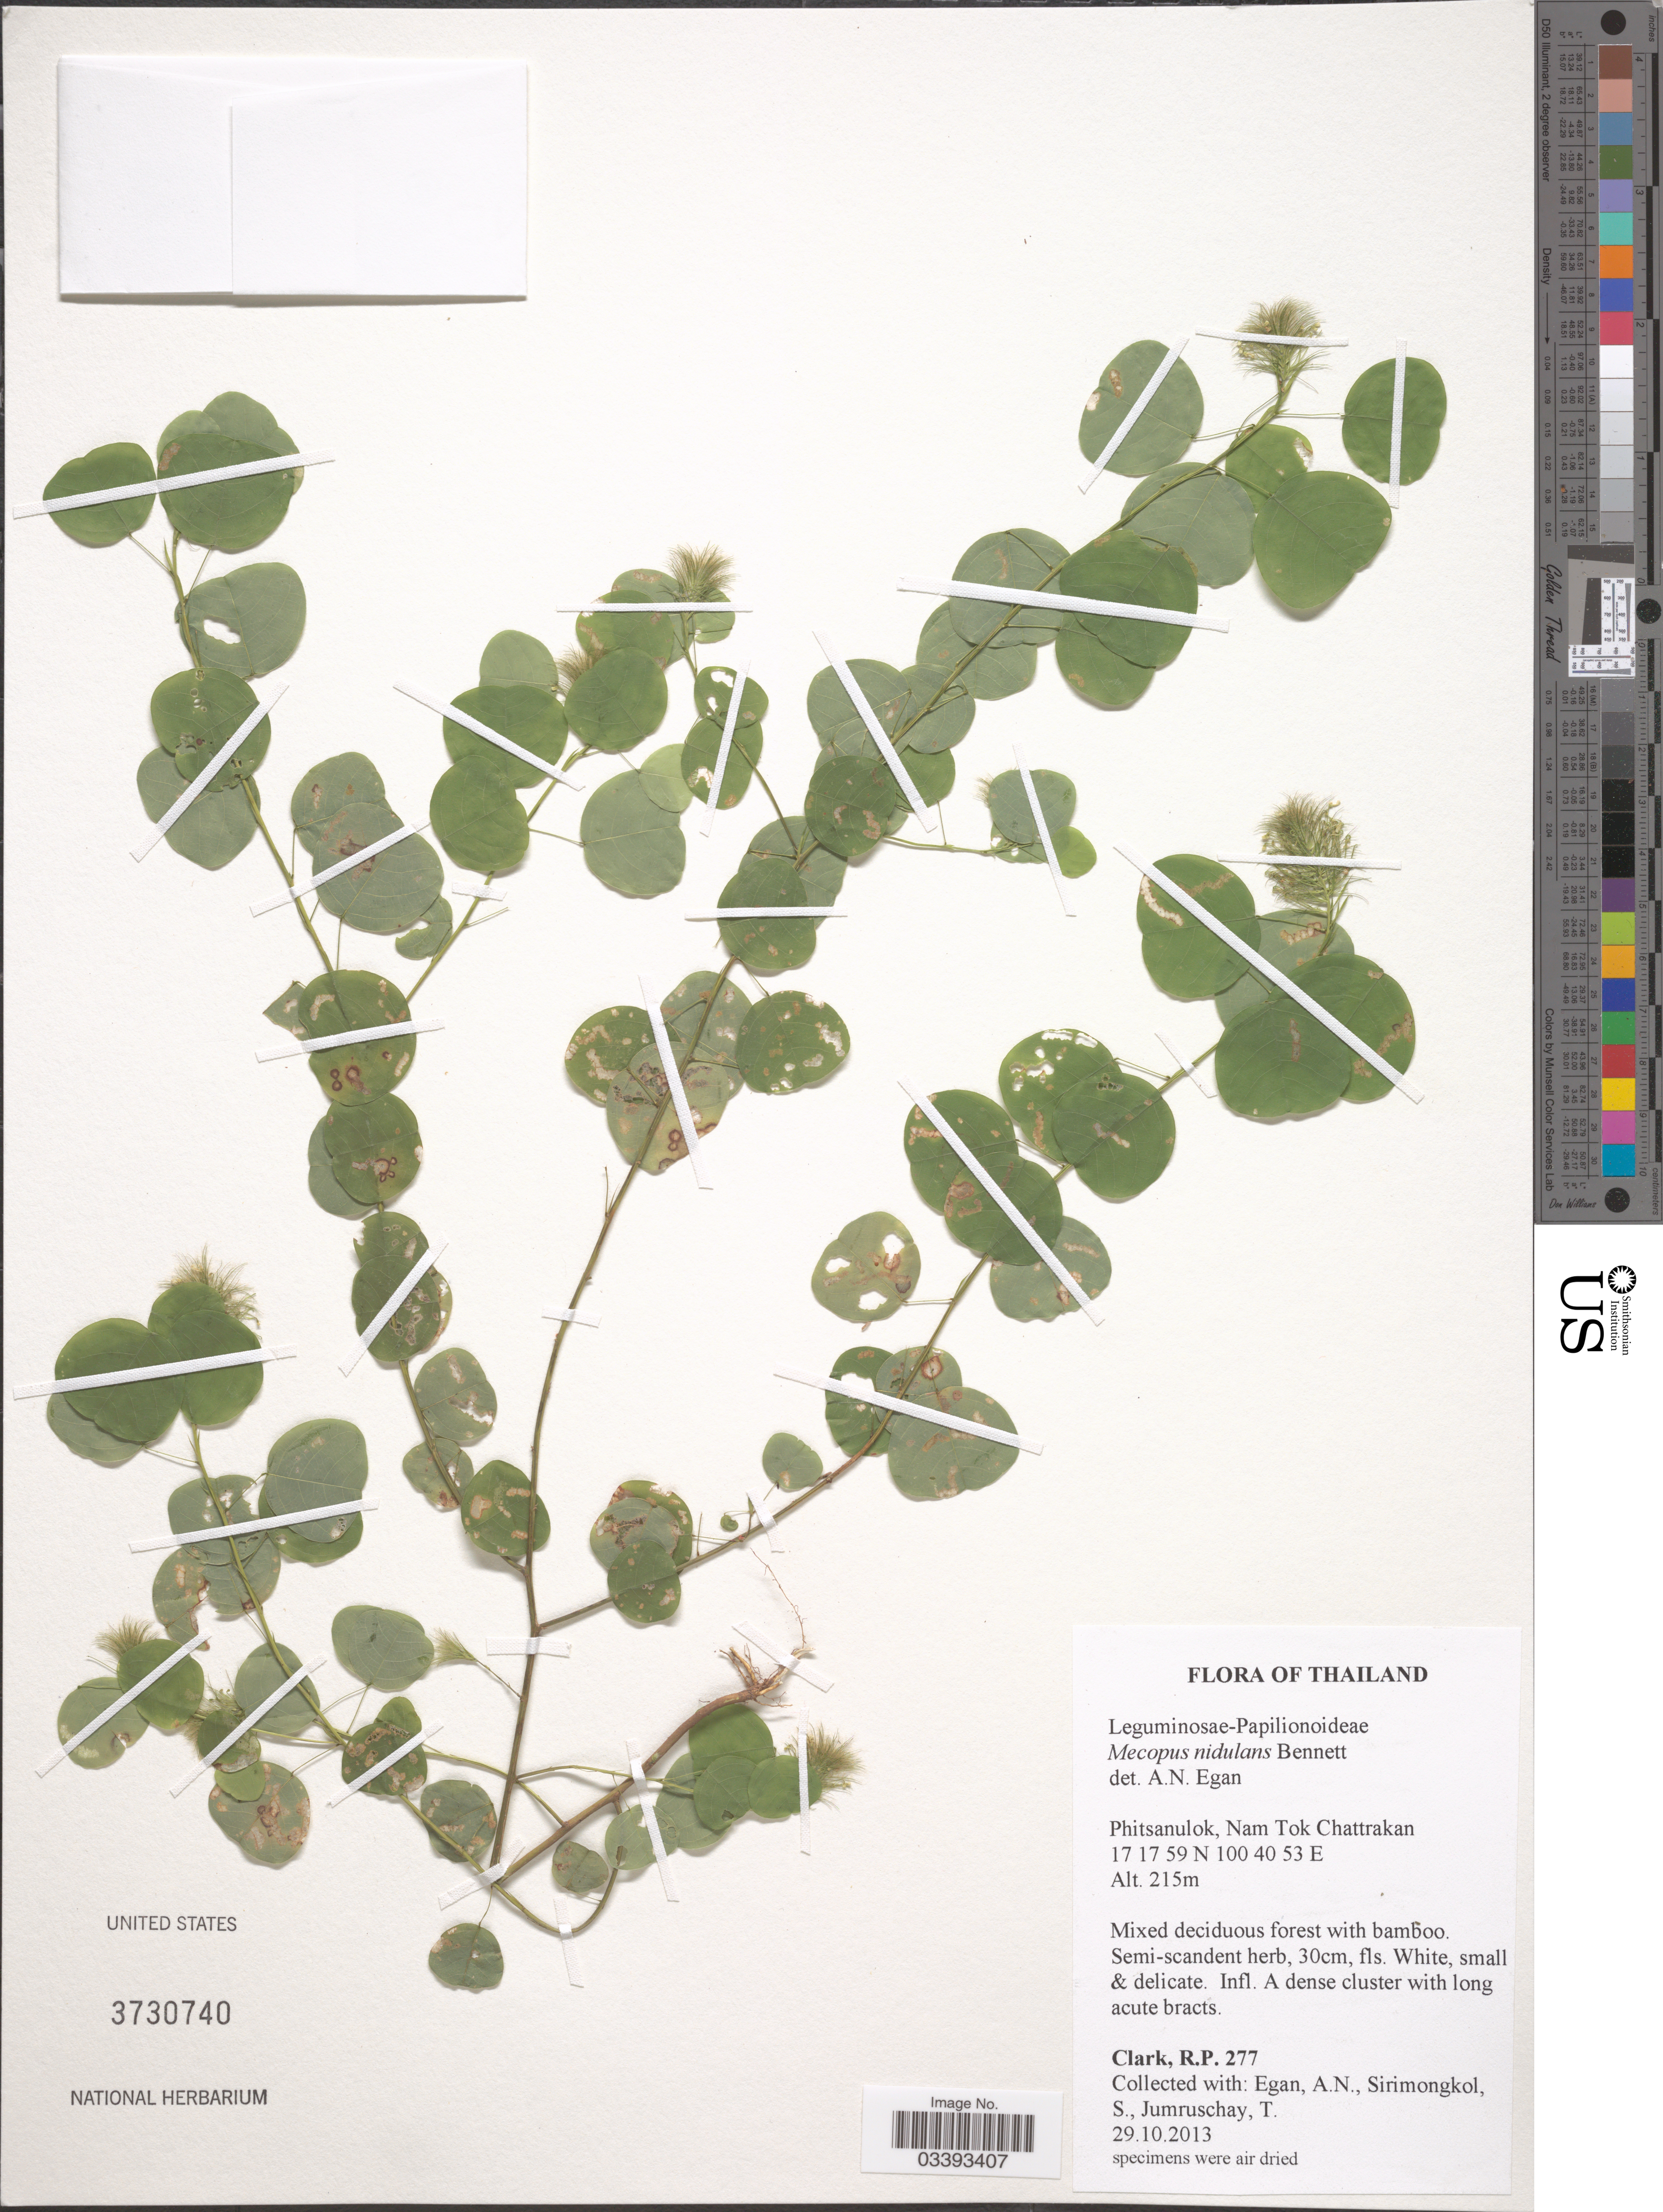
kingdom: Plantae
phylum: Tracheophyta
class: Magnoliopsida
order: Fabales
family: Fabaceae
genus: Mecopus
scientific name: Mecopus nidulans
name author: Benn.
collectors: R. P. Clark, A. N. Egan, S. Sirimongkol & T. Jumruschay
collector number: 277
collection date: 2013-10-29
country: Thailand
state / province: Phitsanulok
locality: Nam Tok Chattrakan.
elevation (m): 215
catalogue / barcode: US 3730740